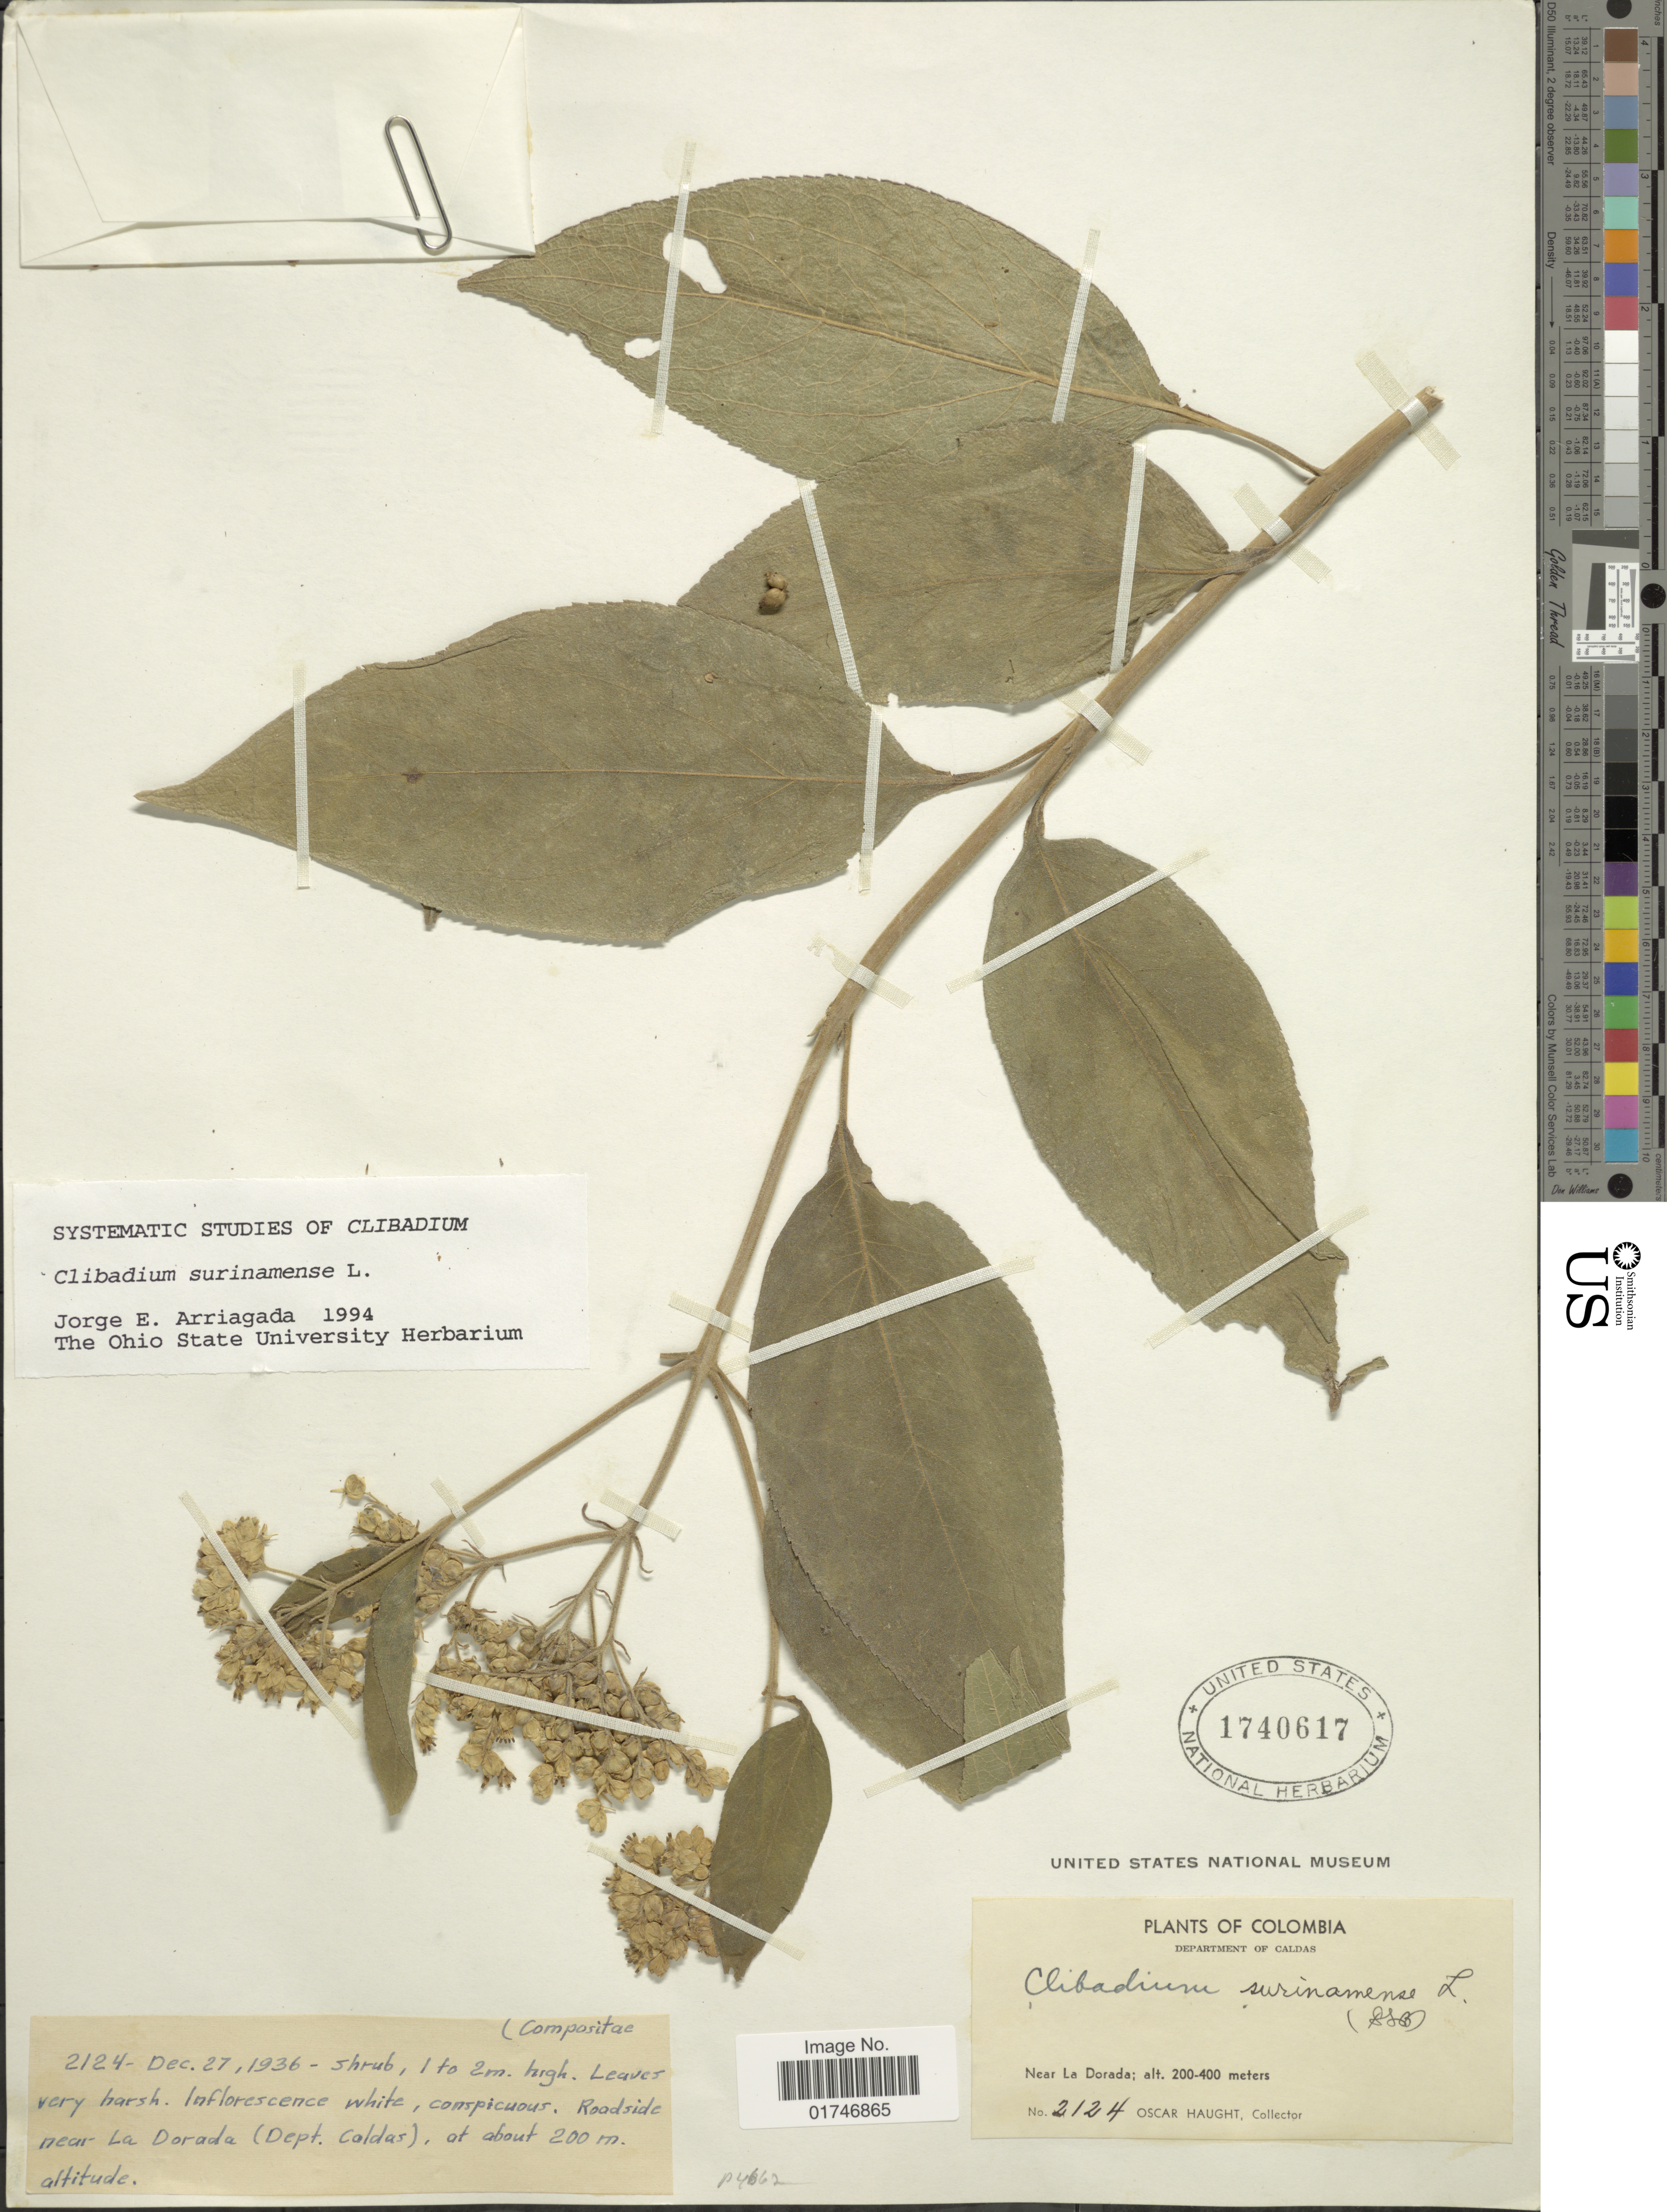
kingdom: Plantae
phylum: Tracheophyta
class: Magnoliopsida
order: Asterales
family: Asteraceae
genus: Clibadium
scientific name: Clibadium surinamense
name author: L.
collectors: O. L. Haught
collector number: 2124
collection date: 1936-12-27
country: Colombia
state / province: Caldas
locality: Department of Caldas. Near La Dorada.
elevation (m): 200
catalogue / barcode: US 1740617